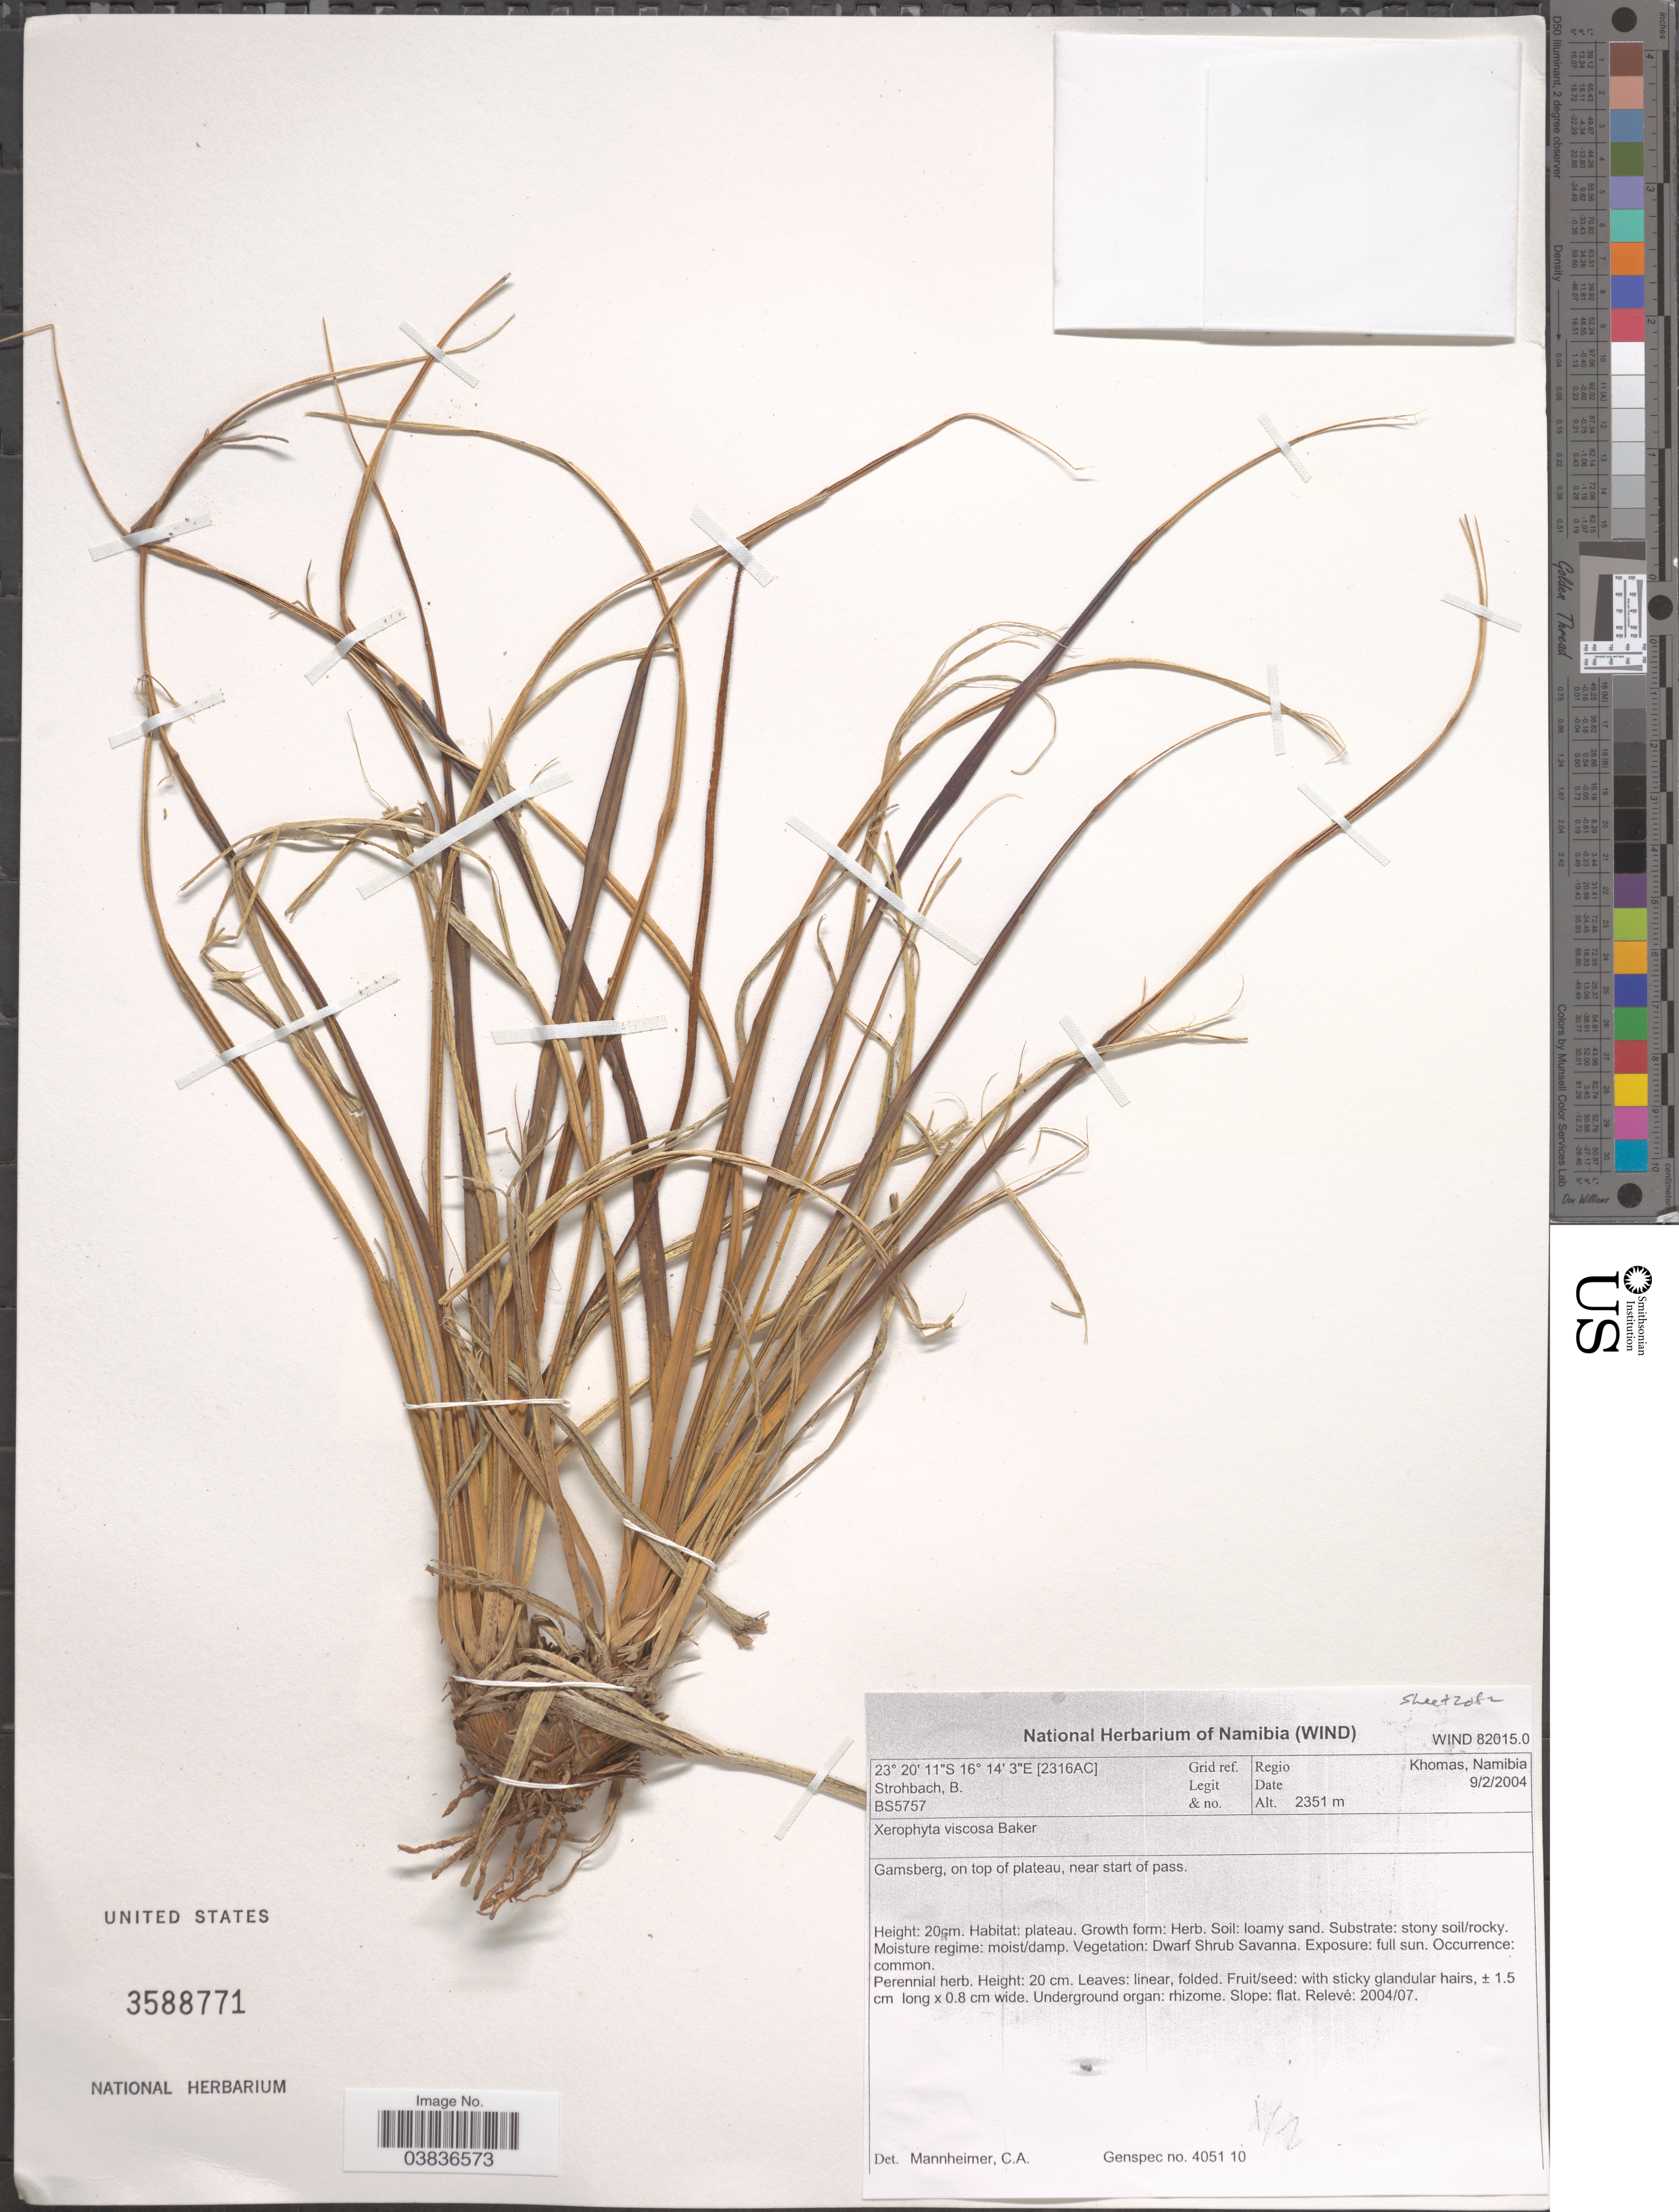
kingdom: Plantae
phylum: Tracheophyta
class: Liliopsida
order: Pandanales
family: Velloziaceae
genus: Xerophyta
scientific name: Xerophyta viscosa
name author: Baker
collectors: B. Strohbach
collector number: BS5757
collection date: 2004-02-09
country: Namibia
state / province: Khomas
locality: Grid ref. [2316AC]. Regio Khomas, Namibia. Gamsberg, on top of plateau, near start of pass.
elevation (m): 2351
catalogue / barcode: US 3588771